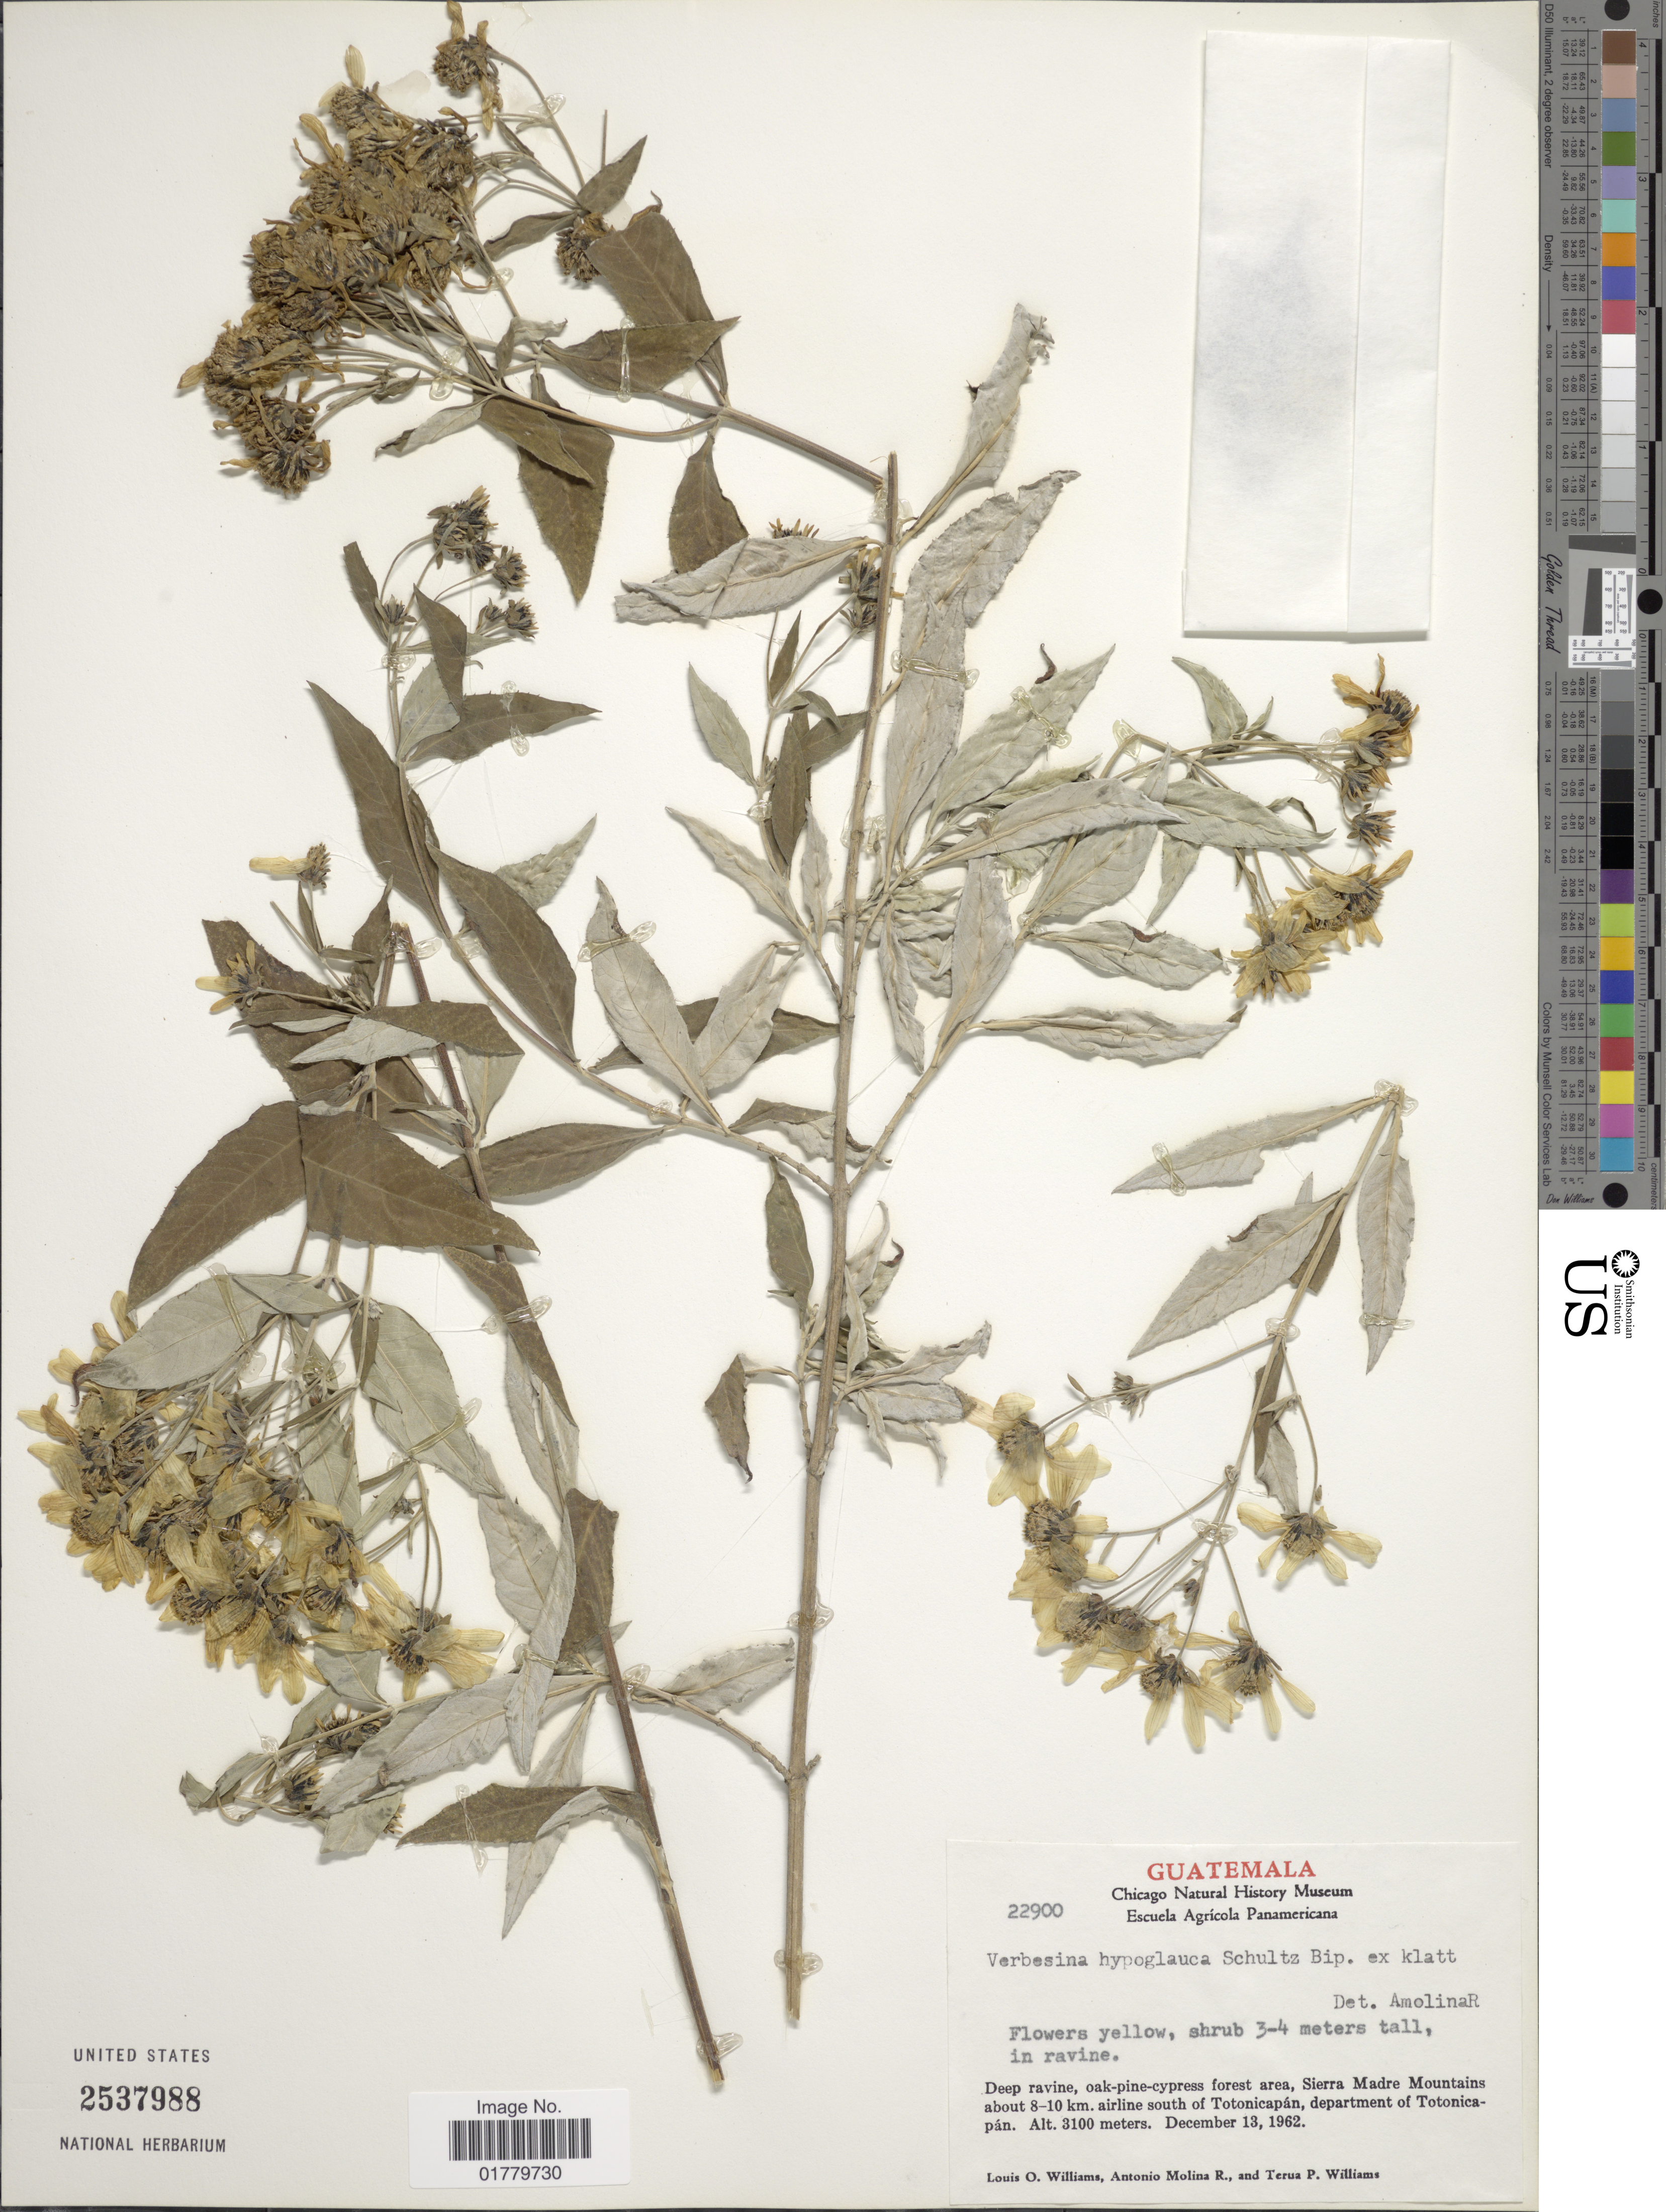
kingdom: Plantae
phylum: Tracheophyta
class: Magnoliopsida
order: Asterales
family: Asteraceae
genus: Verbesina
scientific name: Verbesina hypoglauca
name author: Sch. Bip. ex Klatt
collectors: L. O. Williams, A. Molina R. & T. P. Williams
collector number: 22900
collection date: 1962-12-13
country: Guatemala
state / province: Totonicapan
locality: Deep ravine, oak-pine-cypress forest area, Sierra Madre Mountains about 8-10 km. airline south of Totonicapán, department of Totonicapán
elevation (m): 3100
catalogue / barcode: US 2537988